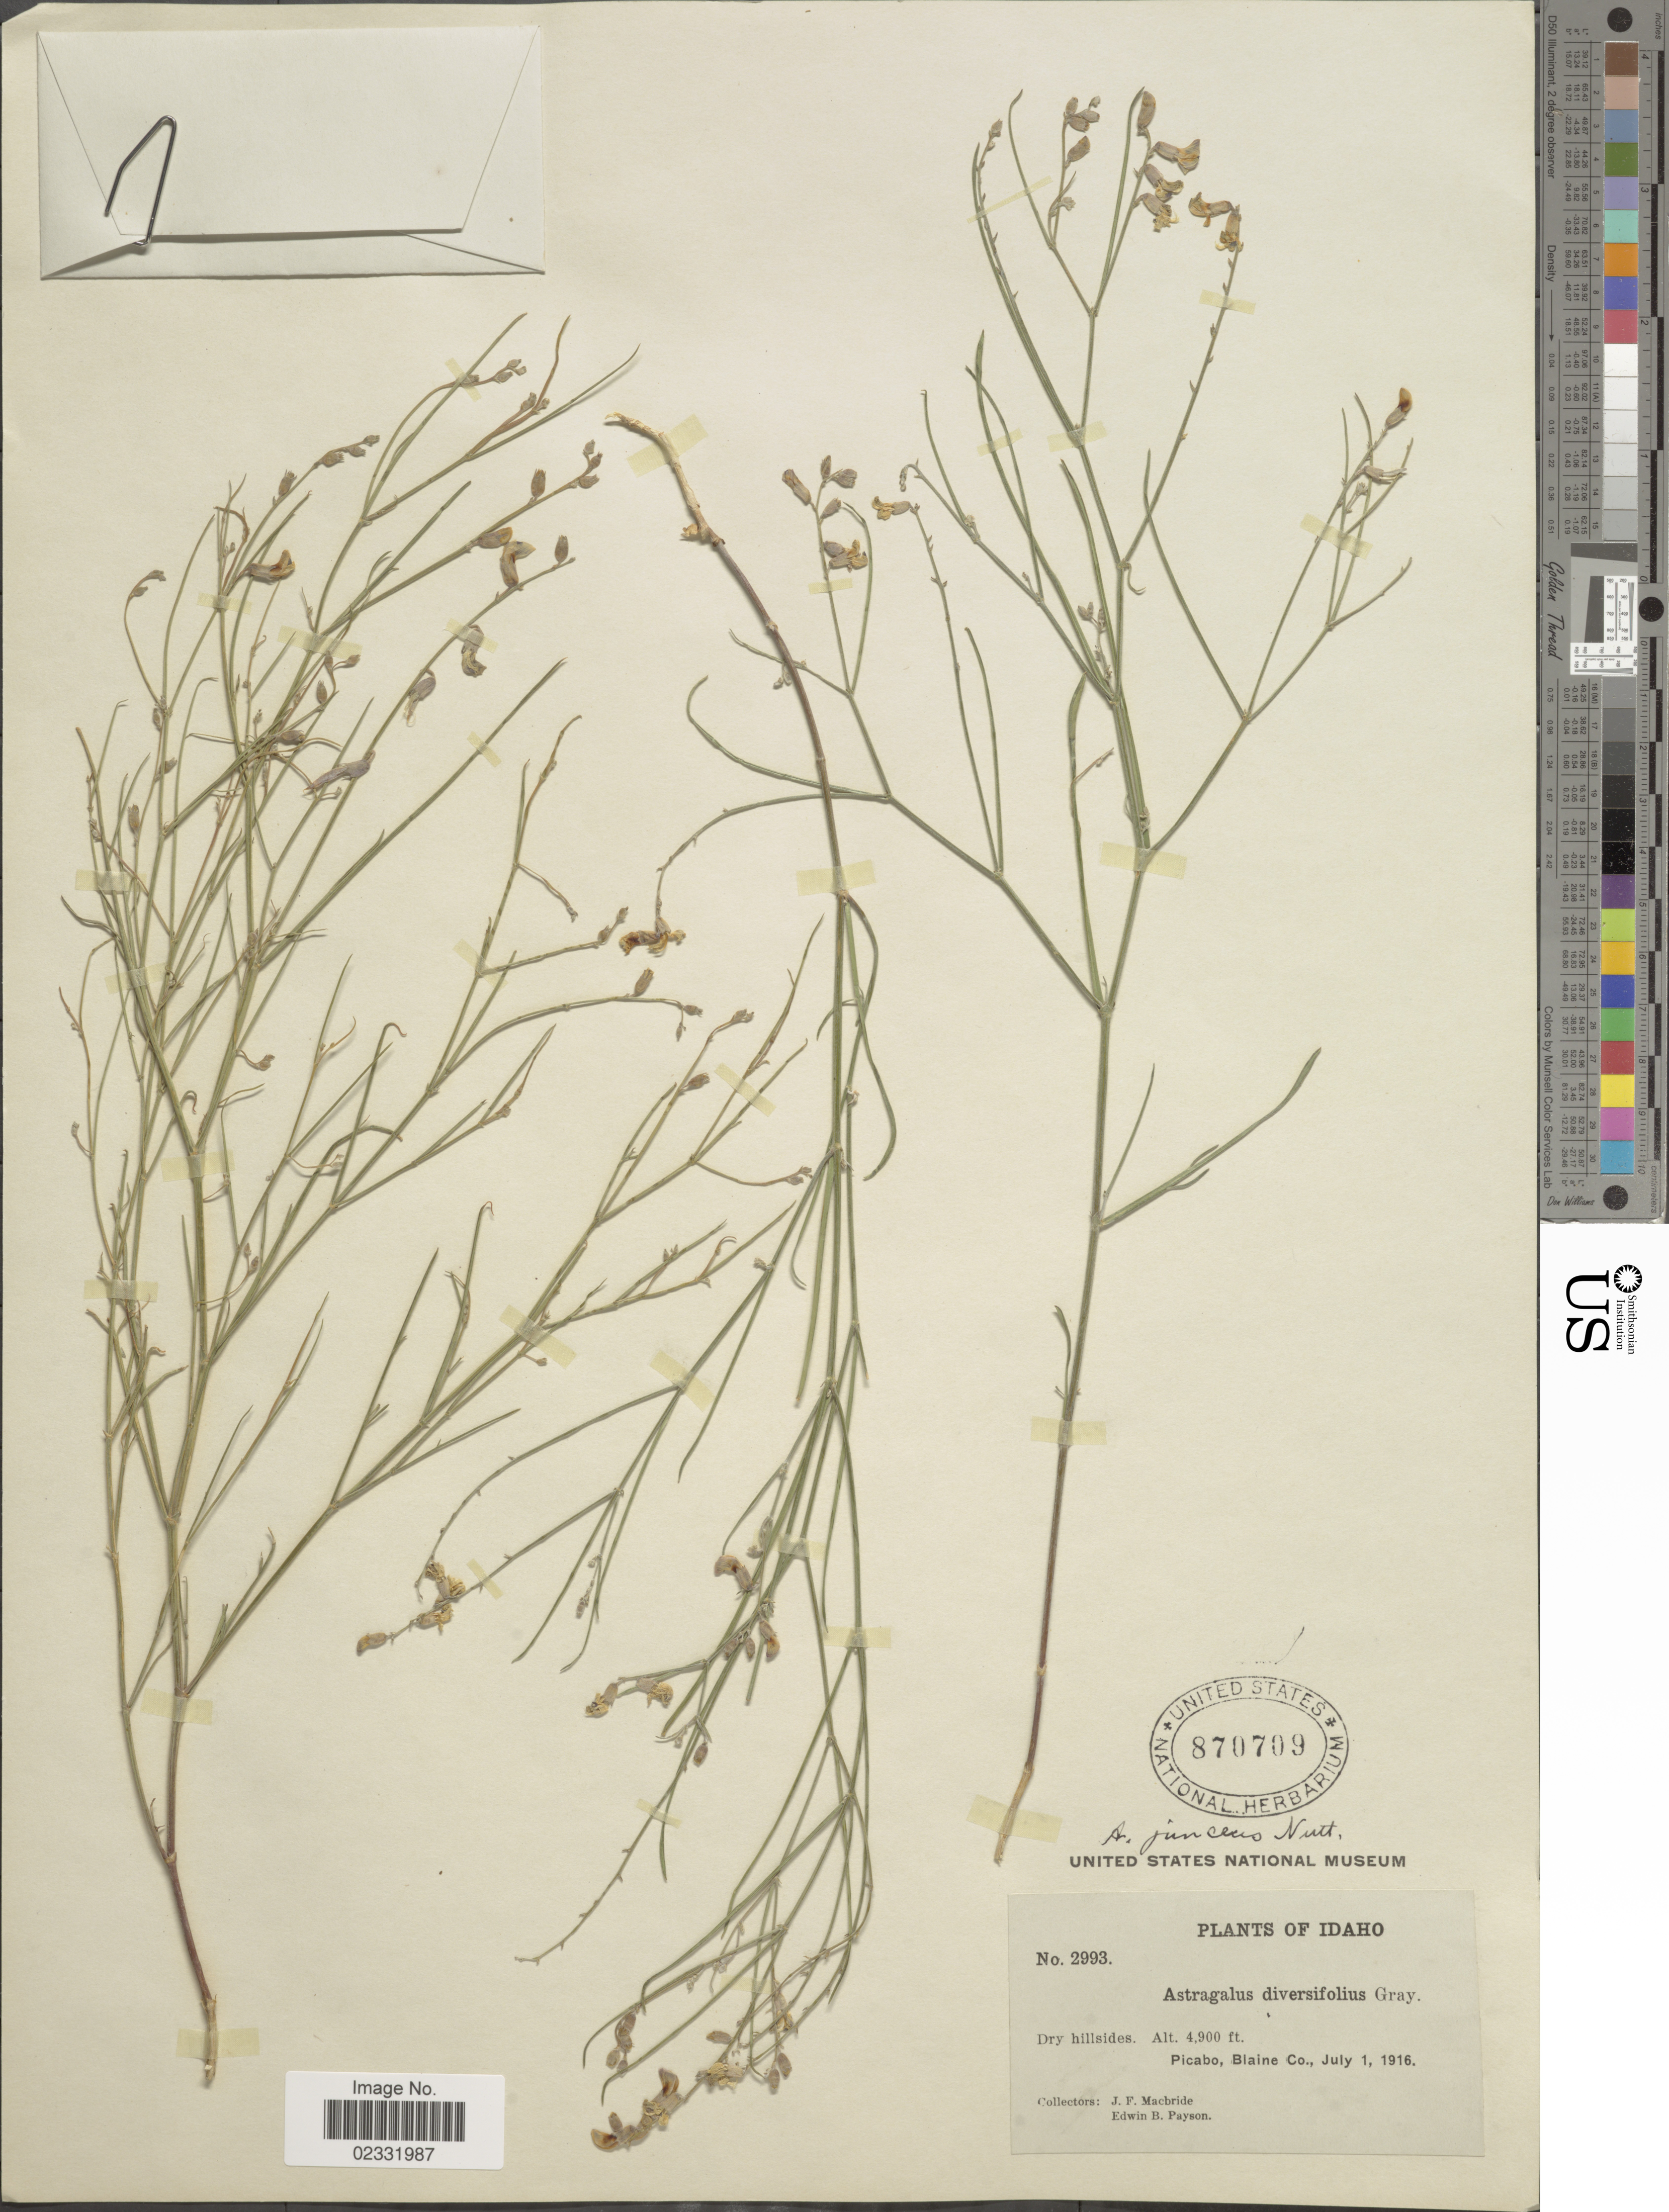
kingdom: Plantae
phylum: Tracheophyta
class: Magnoliopsida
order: Fabales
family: Fabaceae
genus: Astragalus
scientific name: Astragalus junceus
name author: Spreng. & Ledeb.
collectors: J. F. Macbride & E. B. Payson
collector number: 2993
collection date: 1916-07-01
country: United States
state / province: Idaho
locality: Picabo, Blaine Co.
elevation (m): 1494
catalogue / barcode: US 870709